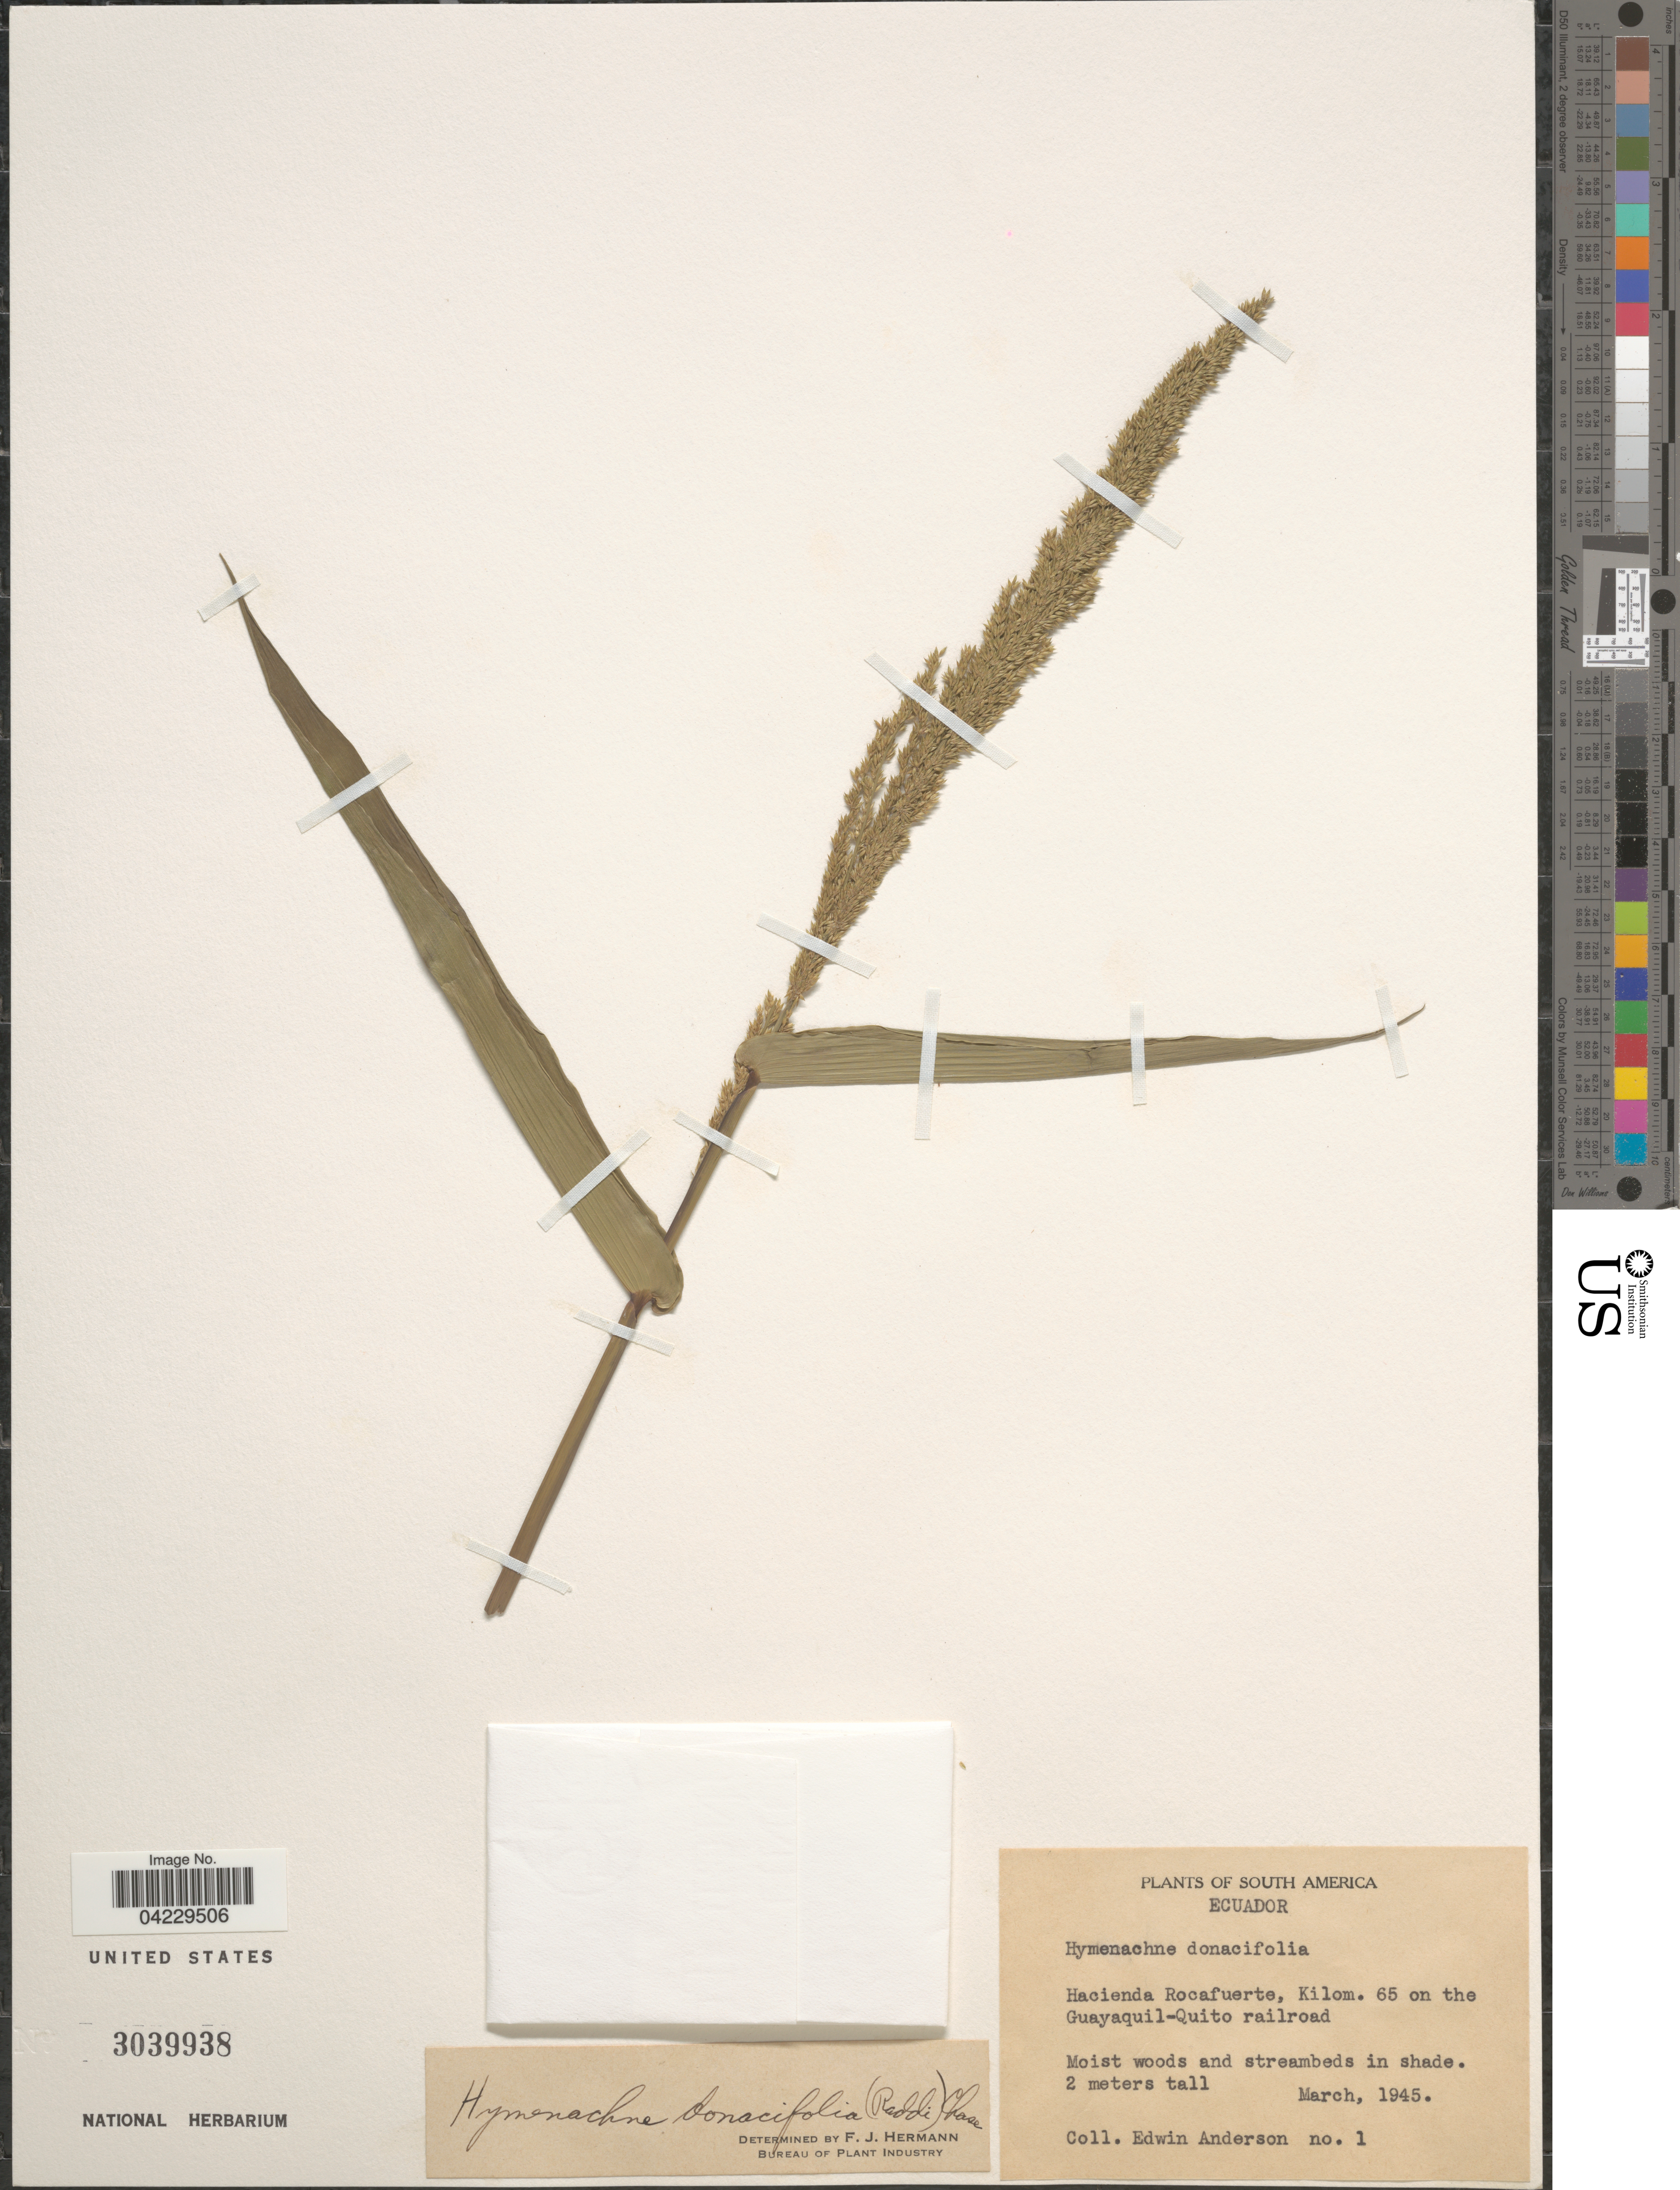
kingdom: Plantae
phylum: Tracheophyta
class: Liliopsida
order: Poales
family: Poaceae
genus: Hymenachne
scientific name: Hymenachne donacifolia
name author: (Raddi) Chase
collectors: E. Anderson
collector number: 1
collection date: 1945-03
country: Ecuador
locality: Hacienda Rocafuerte, Kilom. 65 on the Guayaquil-Quito railroad.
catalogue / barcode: US 3039938